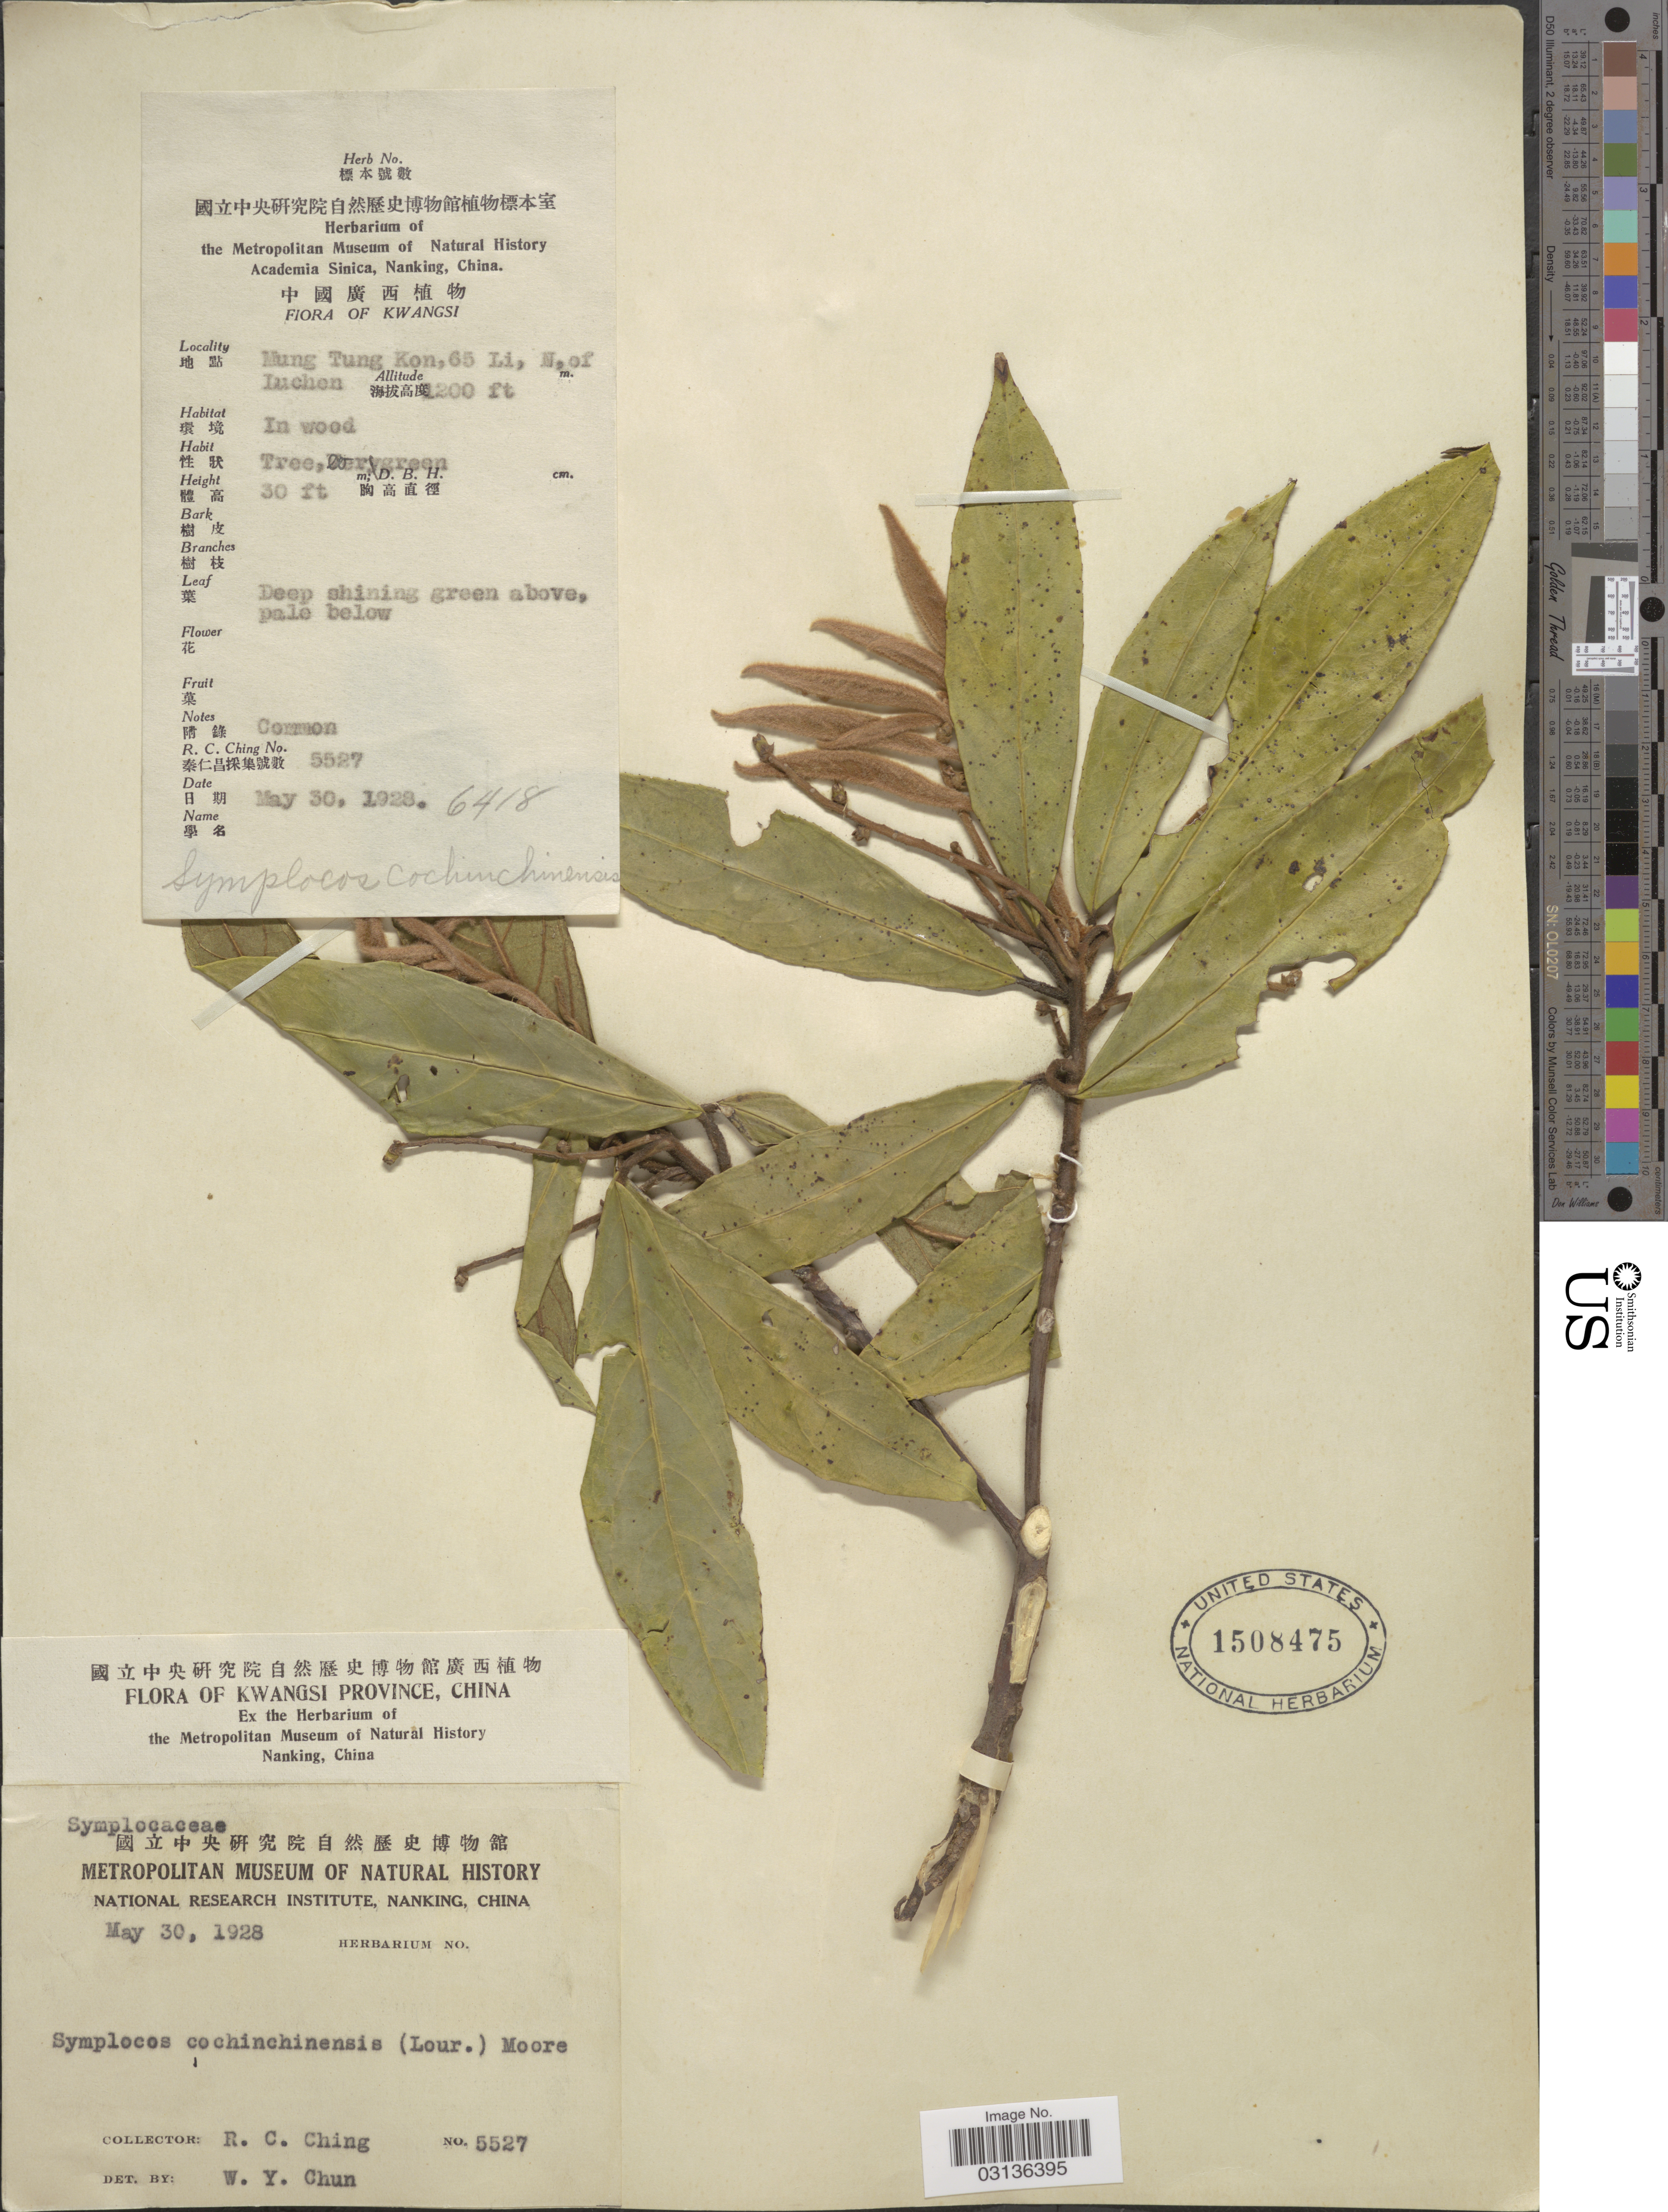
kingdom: Plantae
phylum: Tracheophyta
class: Magnoliopsida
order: Ericales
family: Symplocaceae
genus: Symplocos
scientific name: Symplocos cochinchinensis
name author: (Lour.) S. Moore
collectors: R. C. Ching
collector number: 5527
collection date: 1928-05-30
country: China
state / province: Guangxi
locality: Kwangsi Province. Mung Tung Kon, 65 Li, N, of Luchen.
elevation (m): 366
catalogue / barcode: US 1508475